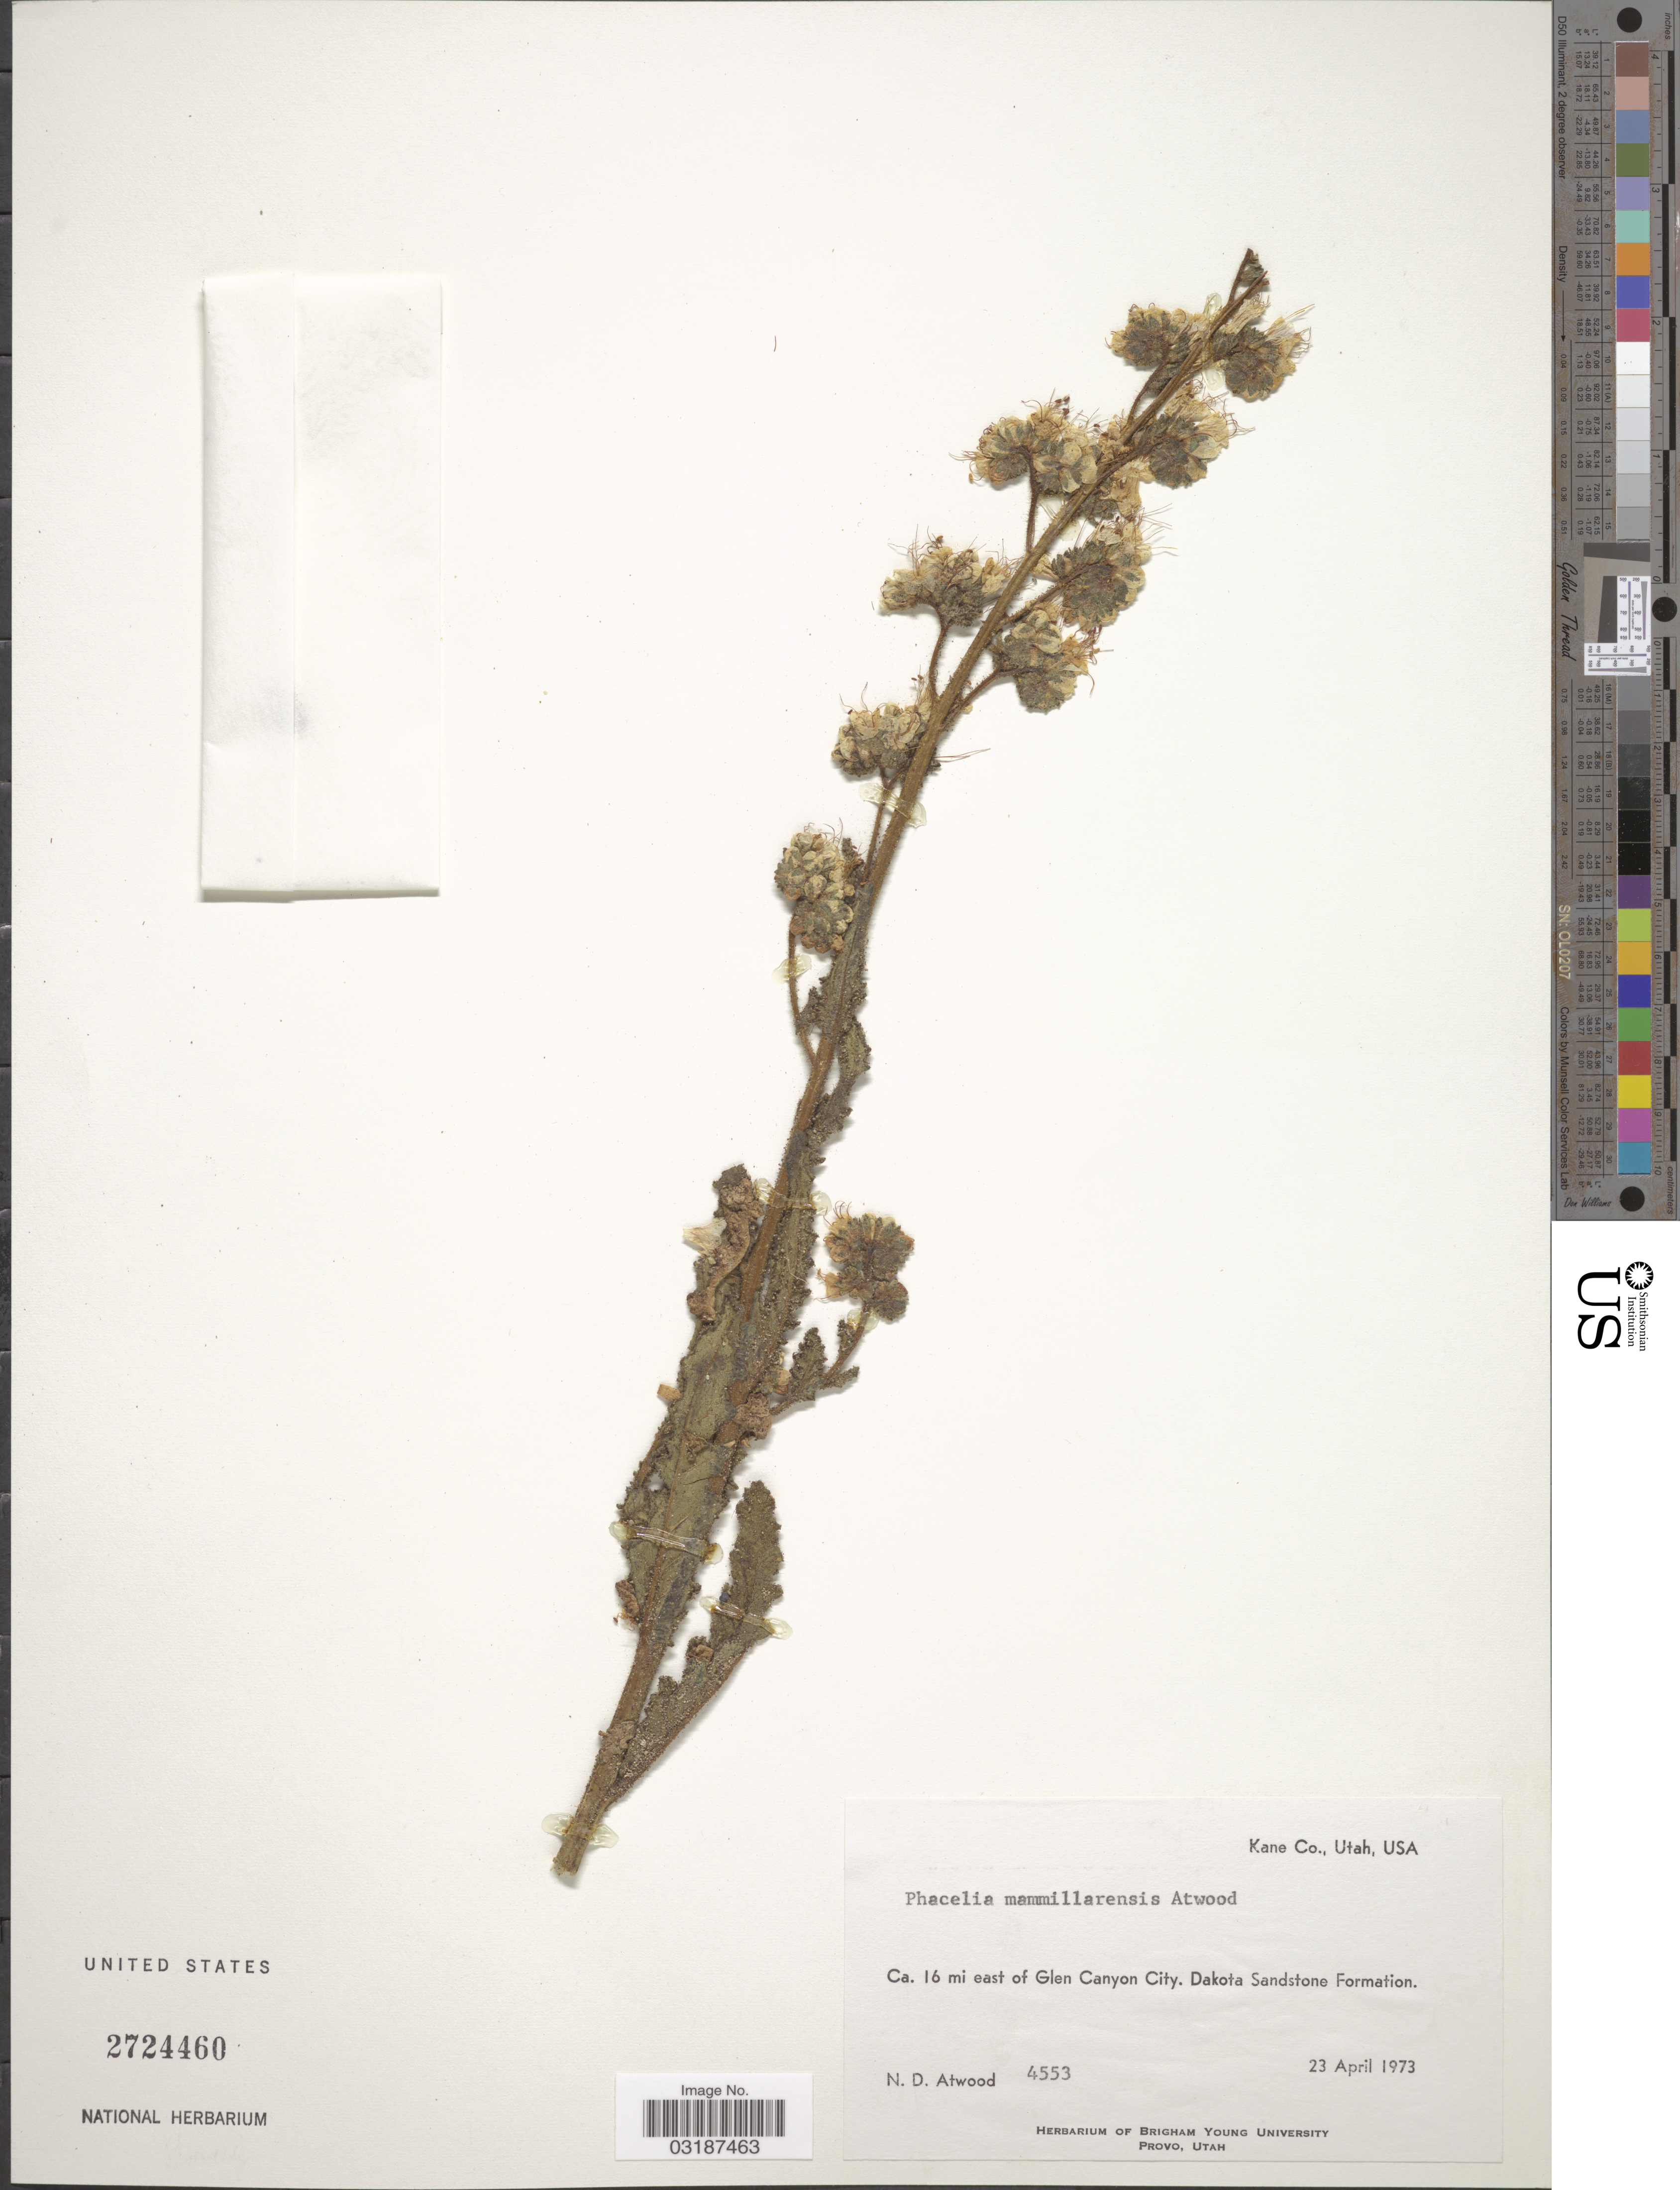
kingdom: Plantae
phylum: Tracheophyta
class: Magnoliopsida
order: Boraginales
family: Hydrophyllaceae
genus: Phacelia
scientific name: Phacelia mammillarensis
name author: N.D. Atwood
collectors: N. Atwood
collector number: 4553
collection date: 1973-04-23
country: United States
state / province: Utah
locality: Kane Co. Ca. 16 mi east of Glen Canyon City. Dakota Sandstone Formation.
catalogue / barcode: US 2724460